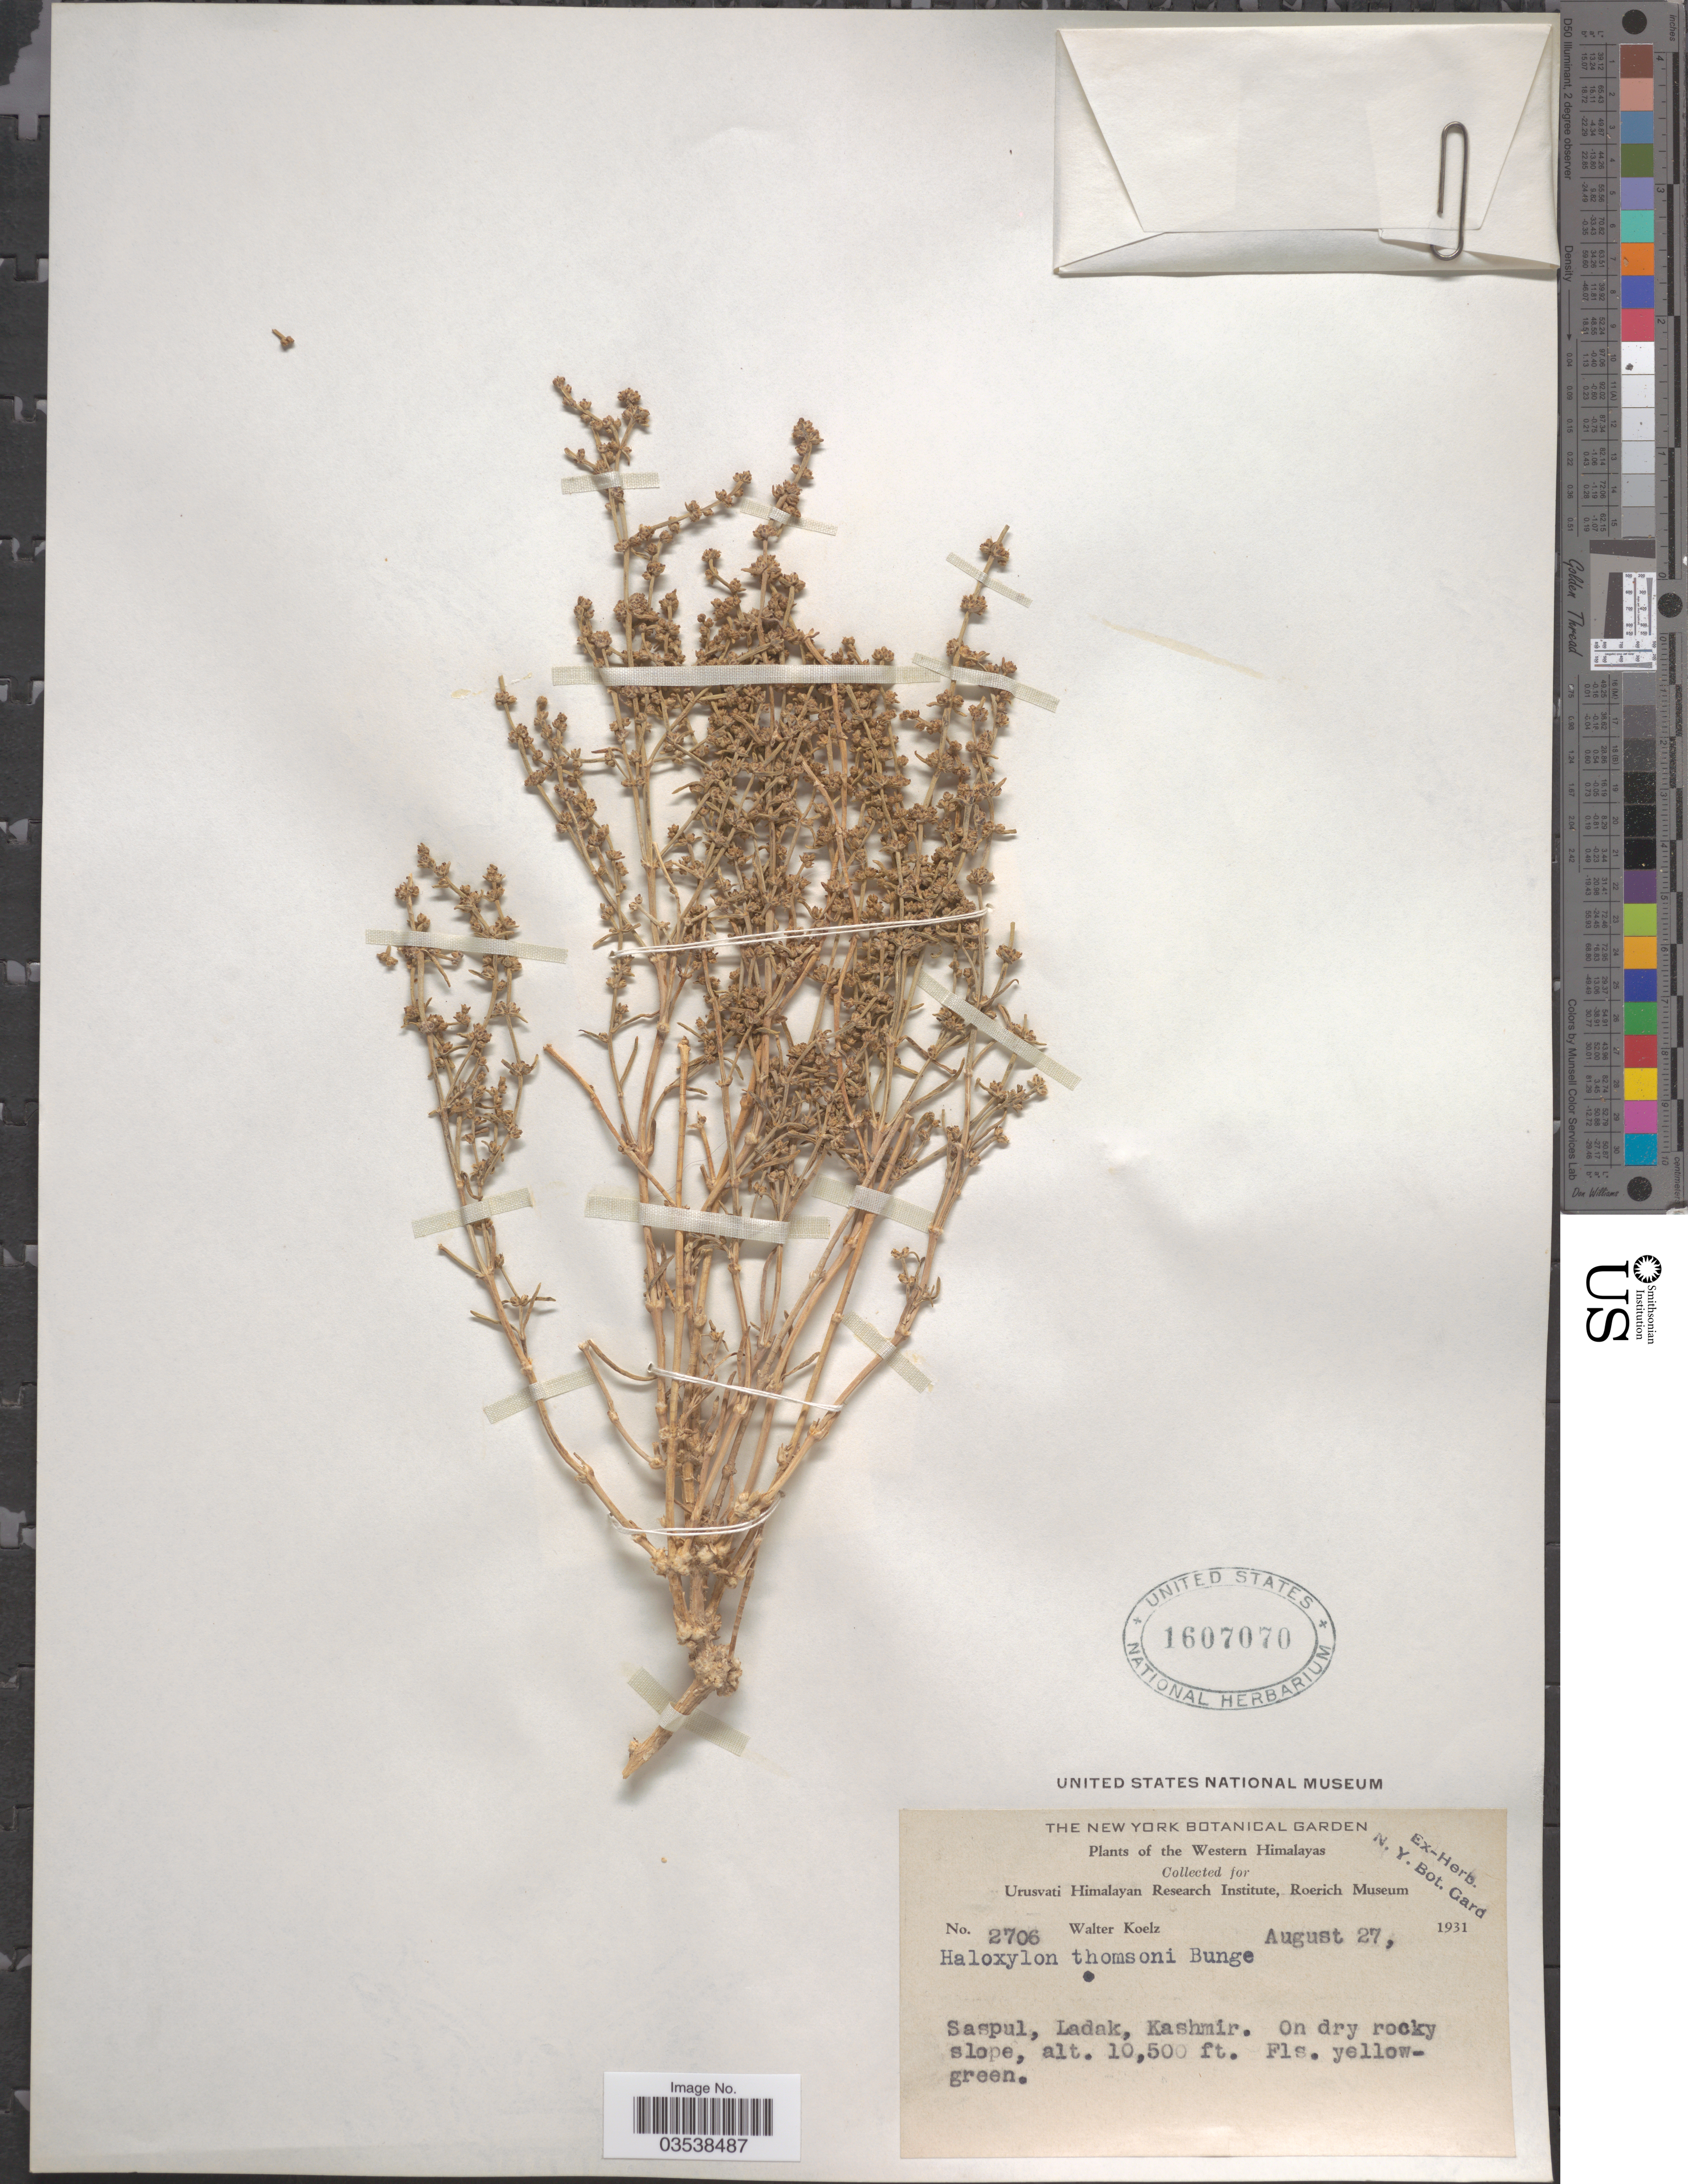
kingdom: Plantae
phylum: Tracheophyta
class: Magnoliopsida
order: Caryophyllales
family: Amaranthaceae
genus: Haloxylon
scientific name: Haloxylon thomsonii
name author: Iljin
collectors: W. N. Koelz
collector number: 2706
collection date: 1931-08-27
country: India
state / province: Ladakh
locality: Western Himalayas. Saspul, Ladak, Kashmir.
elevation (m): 3200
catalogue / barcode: US 1607070